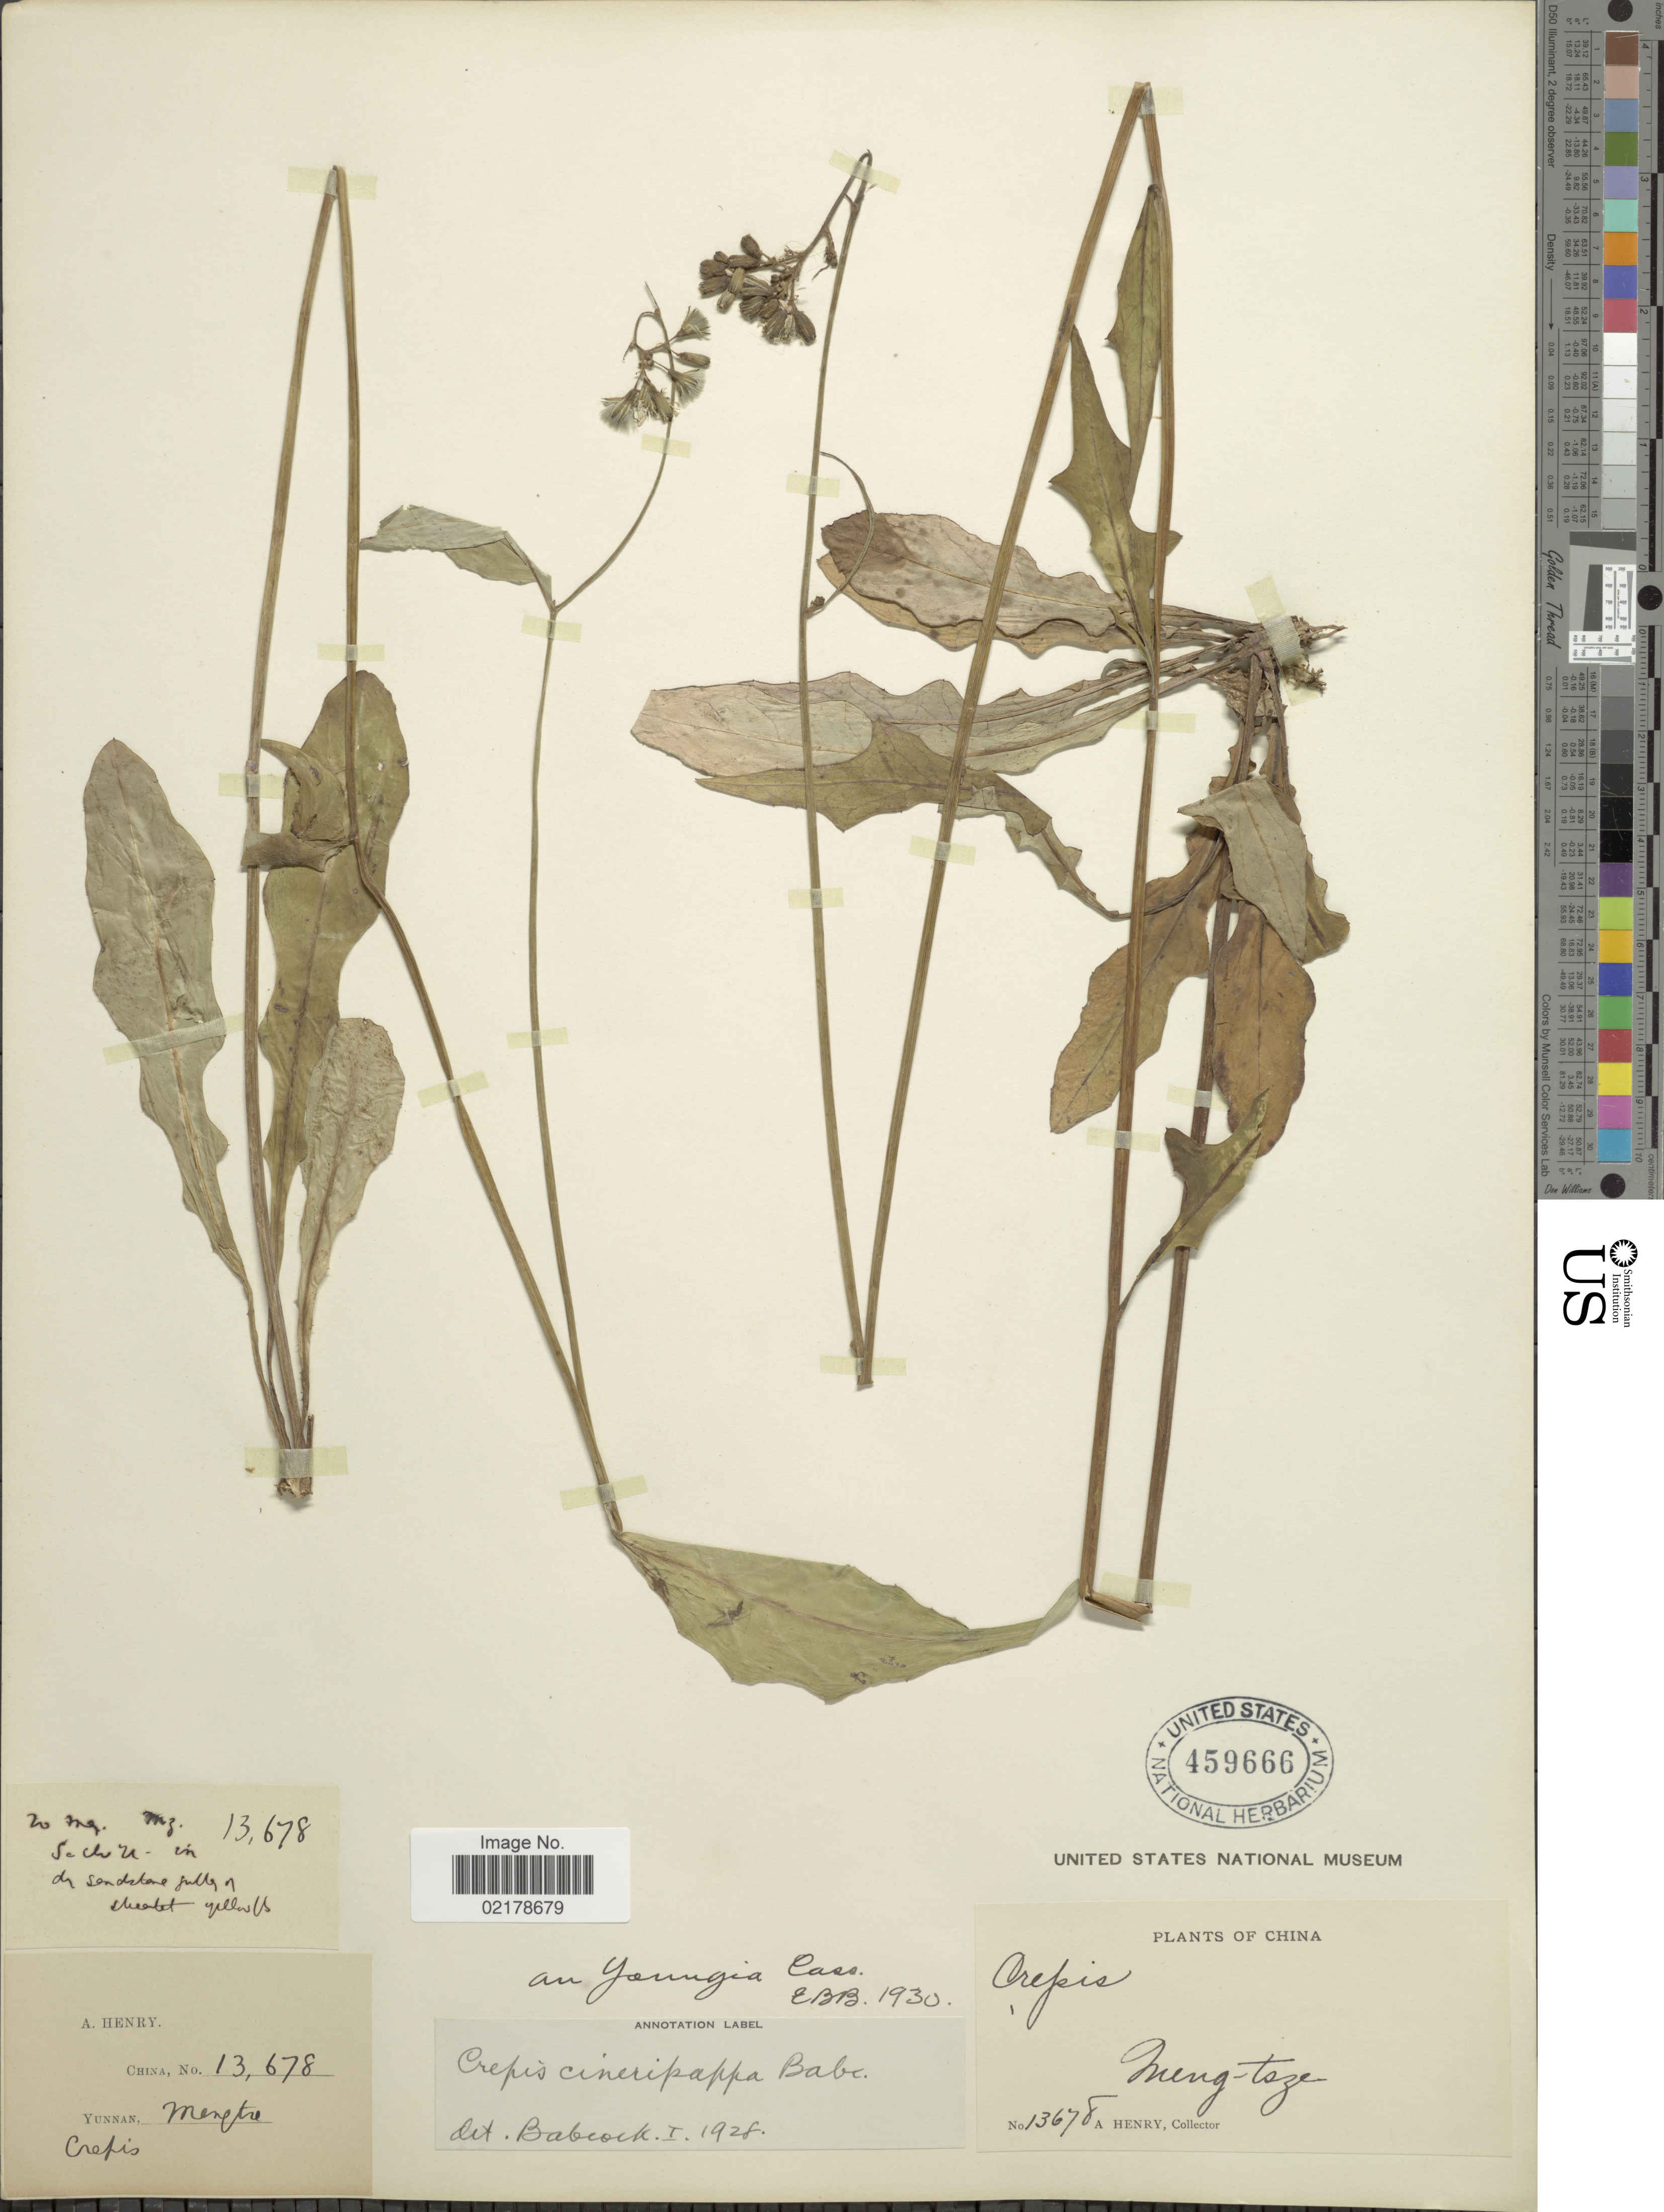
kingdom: Plantae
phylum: Tracheophyta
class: Magnoliopsida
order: Asterales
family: Asteraceae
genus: Youngia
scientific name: Youngia cineripappa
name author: (Babc.) Babc. & Stebbins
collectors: A. Henry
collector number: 13678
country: China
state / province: Yunnan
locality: Yunnan, Mengtze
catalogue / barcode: US 459666